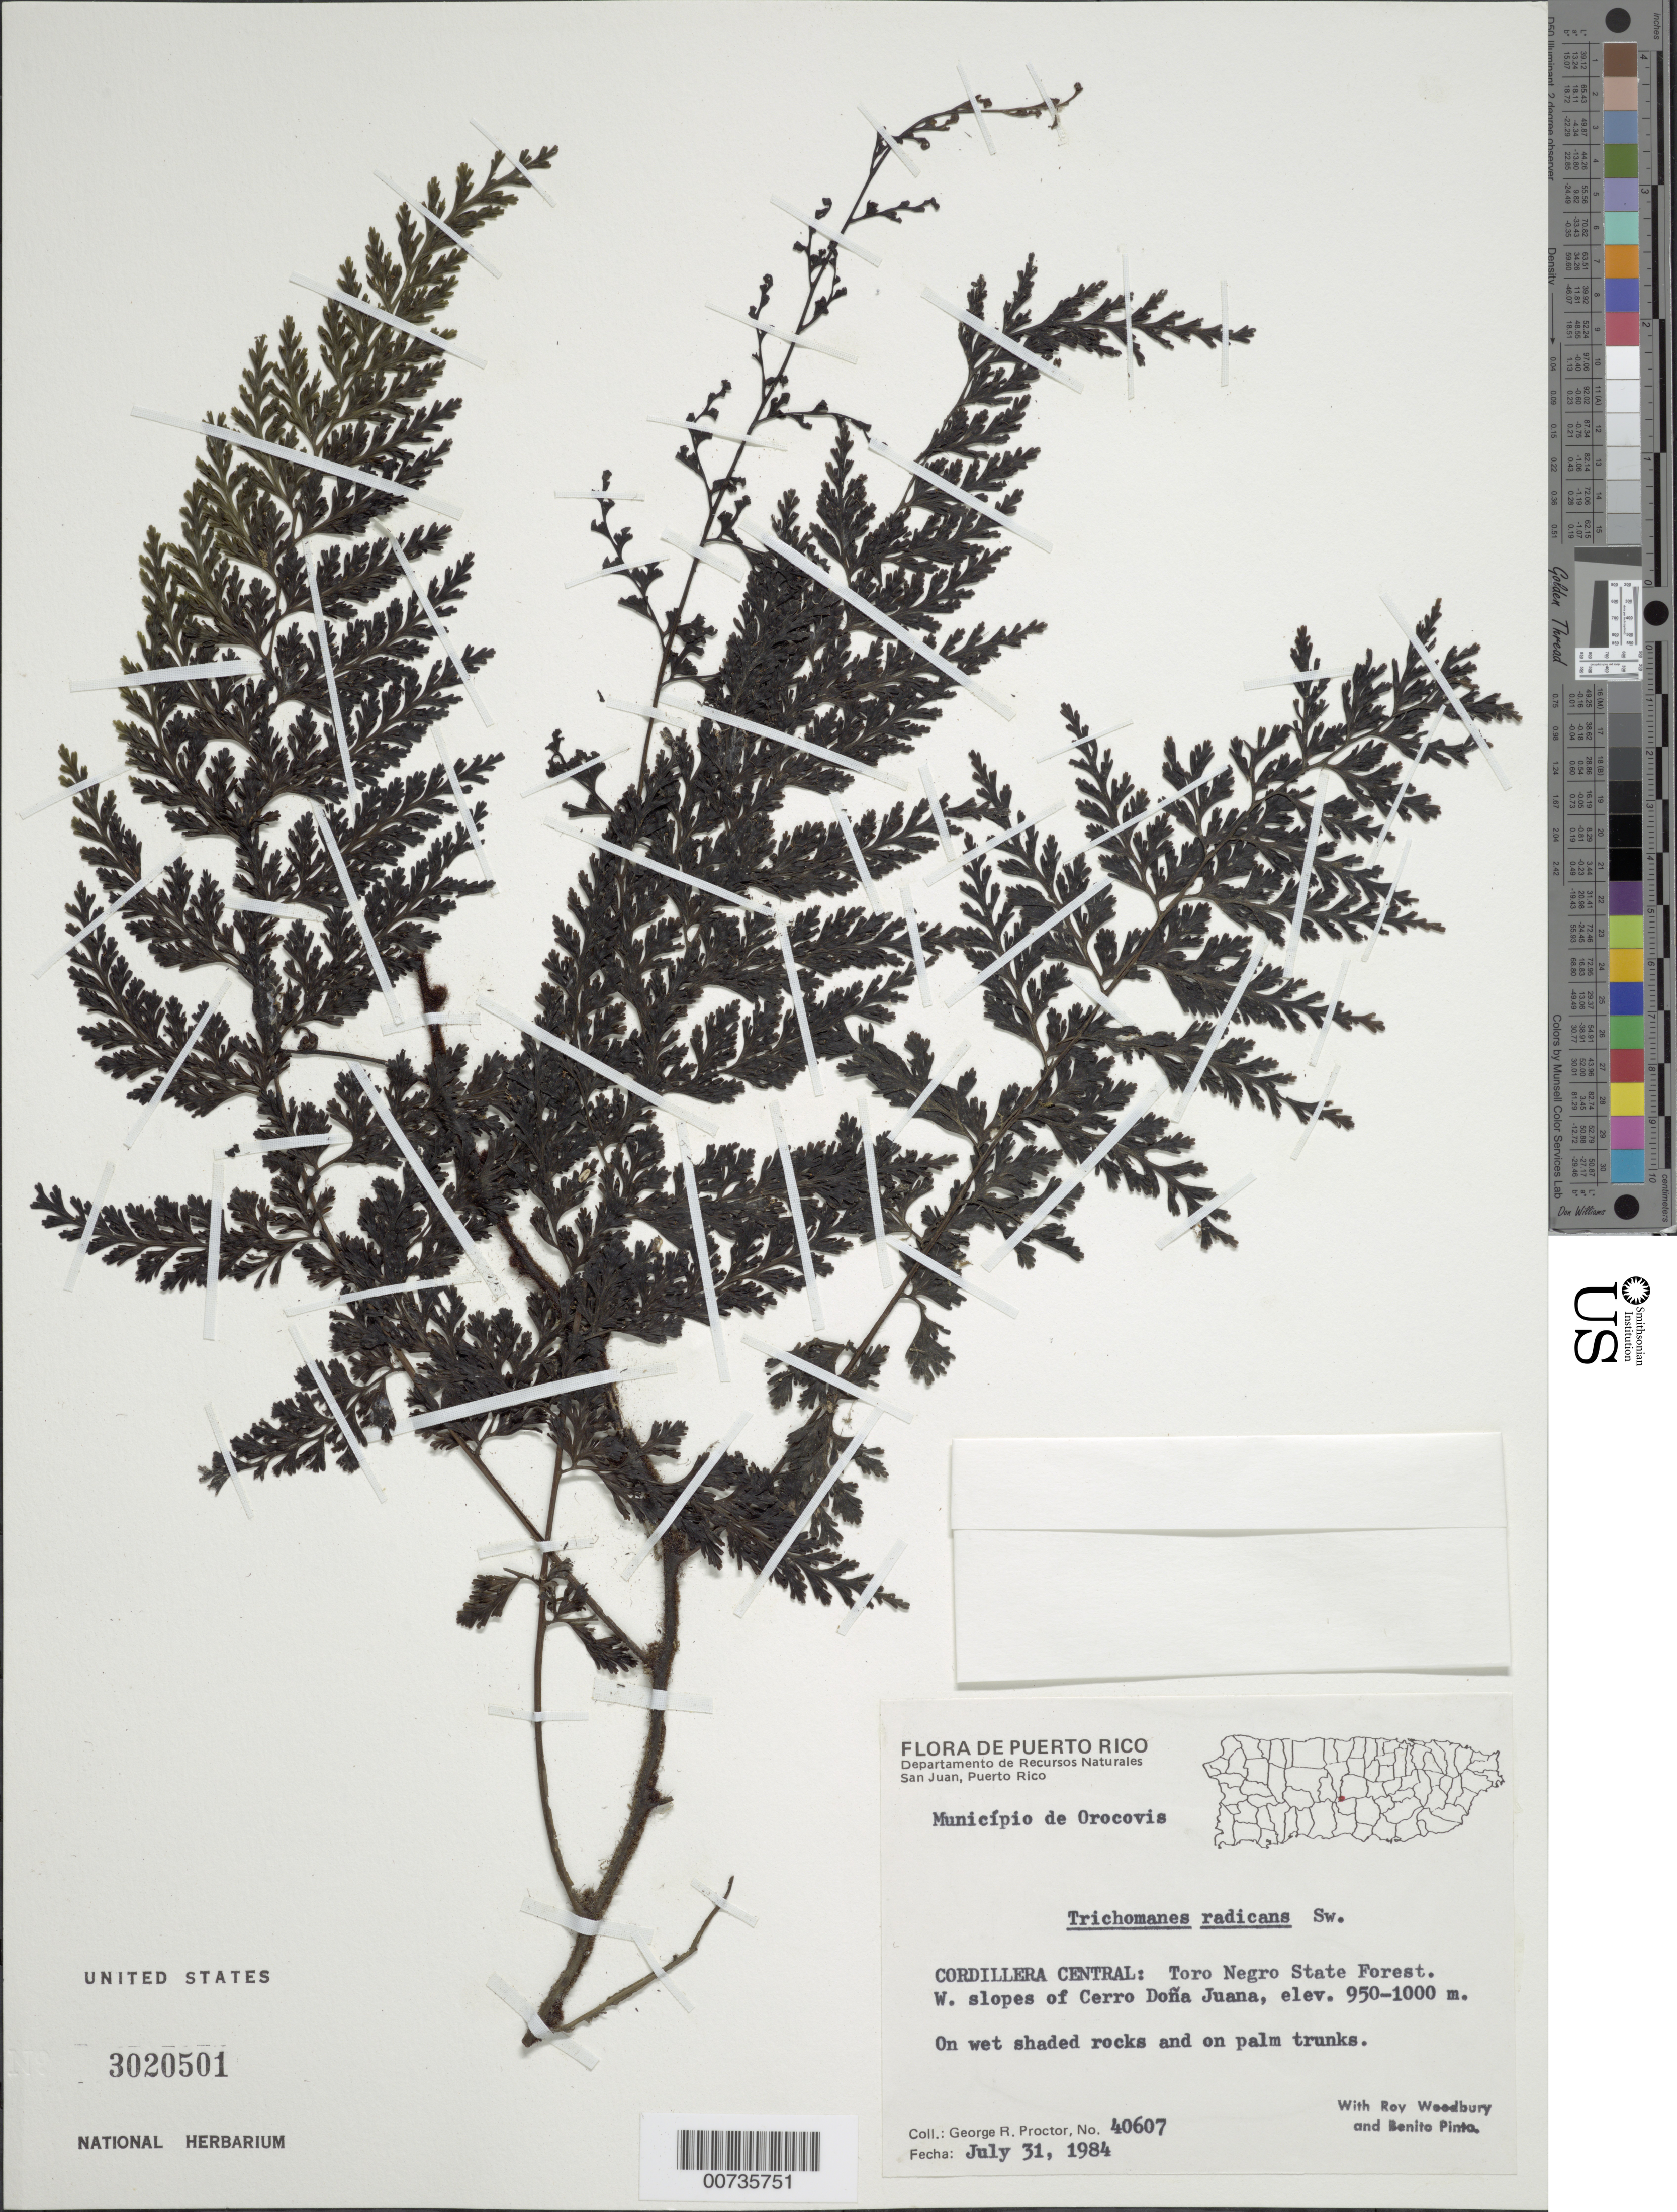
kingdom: Plantae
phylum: Tracheophyta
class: Polypodiopsida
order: Hymenophyllales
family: Hymenophyllaceae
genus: Vandenboschia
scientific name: Vandenboschia radicans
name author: (Sw.) Copel.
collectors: G. R. Proctor, R. O. Woodbury & B. Pinto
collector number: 40607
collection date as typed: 31 Jul 1984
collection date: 1984-07-31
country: Puerto Rico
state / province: Orocovis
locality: Mun. Orocovis, Cordillera Central: Toro Negro State Forest, W slopes of Cerro Doña Juana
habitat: On wet shaded rocks and on palm trunks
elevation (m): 950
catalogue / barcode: US 3020501